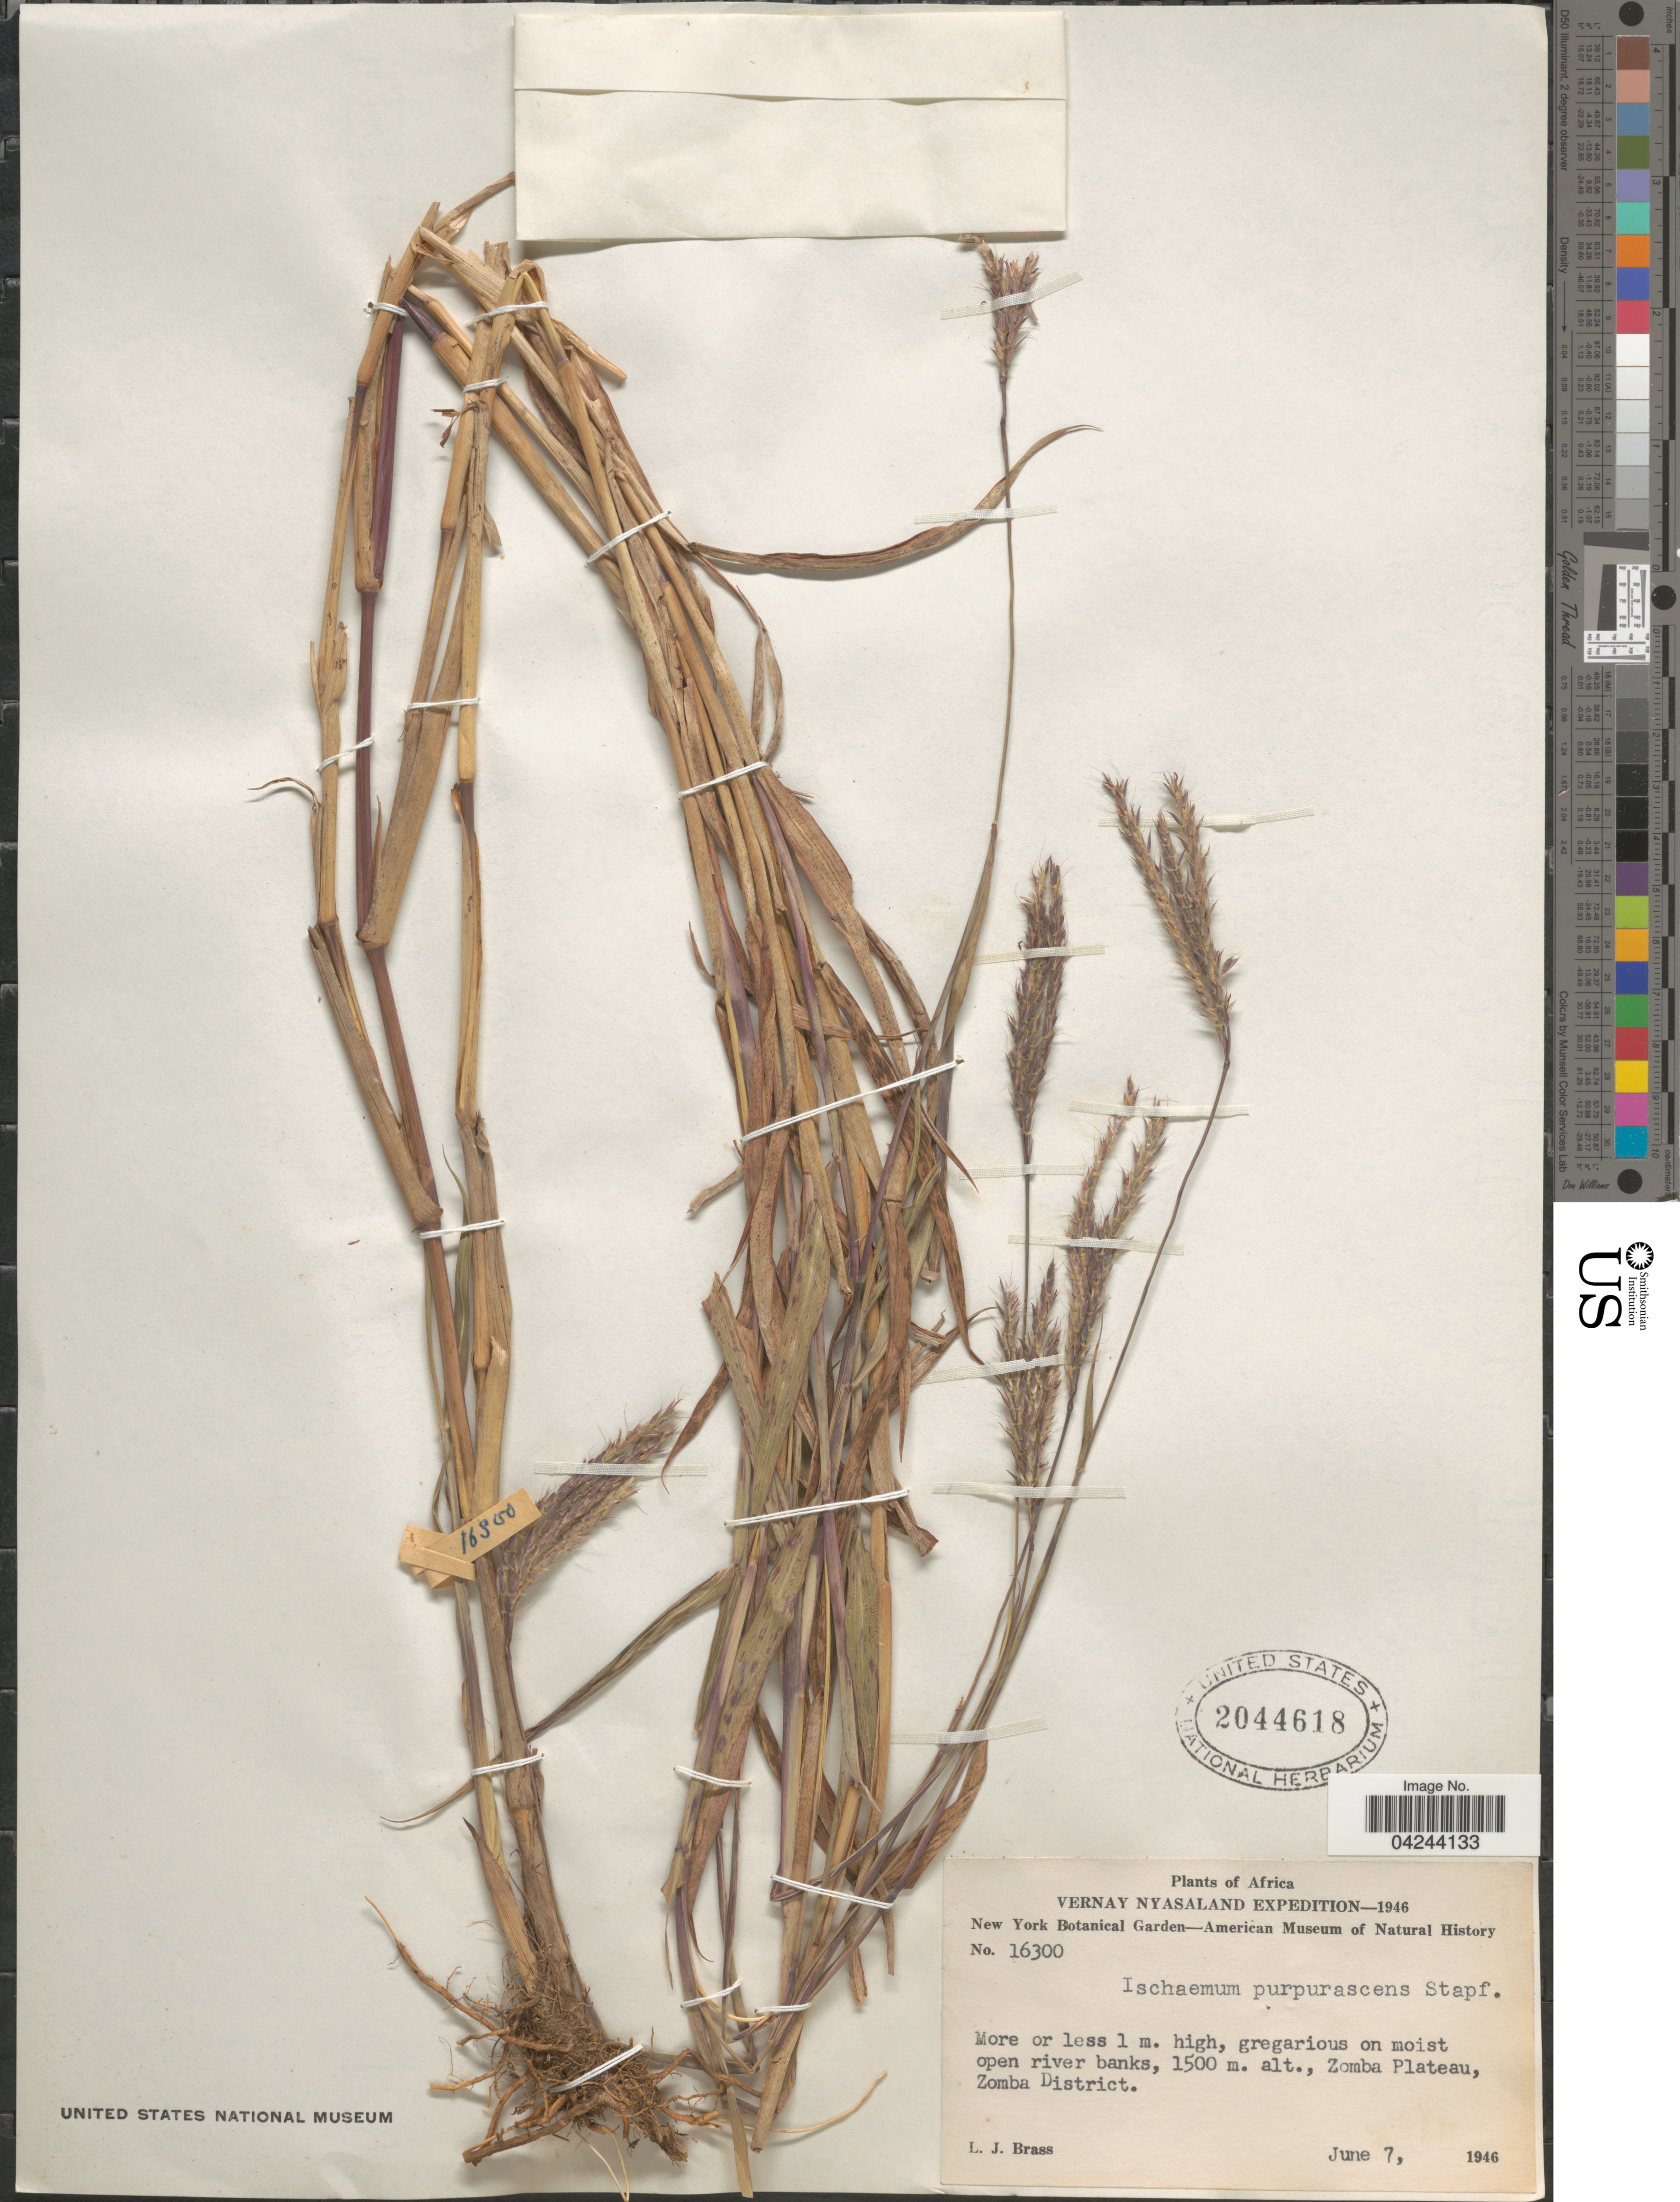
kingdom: Plantae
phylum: Tracheophyta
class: Liliopsida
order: Poales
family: Poaceae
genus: Ischaemum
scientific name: Ischaemum polystachyum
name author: J. Presl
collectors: L. J. Brass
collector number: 16300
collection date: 1946-06-07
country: Malawi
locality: Vernay Nyasaland Expedition-1946. Zomba Plateau, Zomba District.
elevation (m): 1500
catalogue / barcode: US 2044618